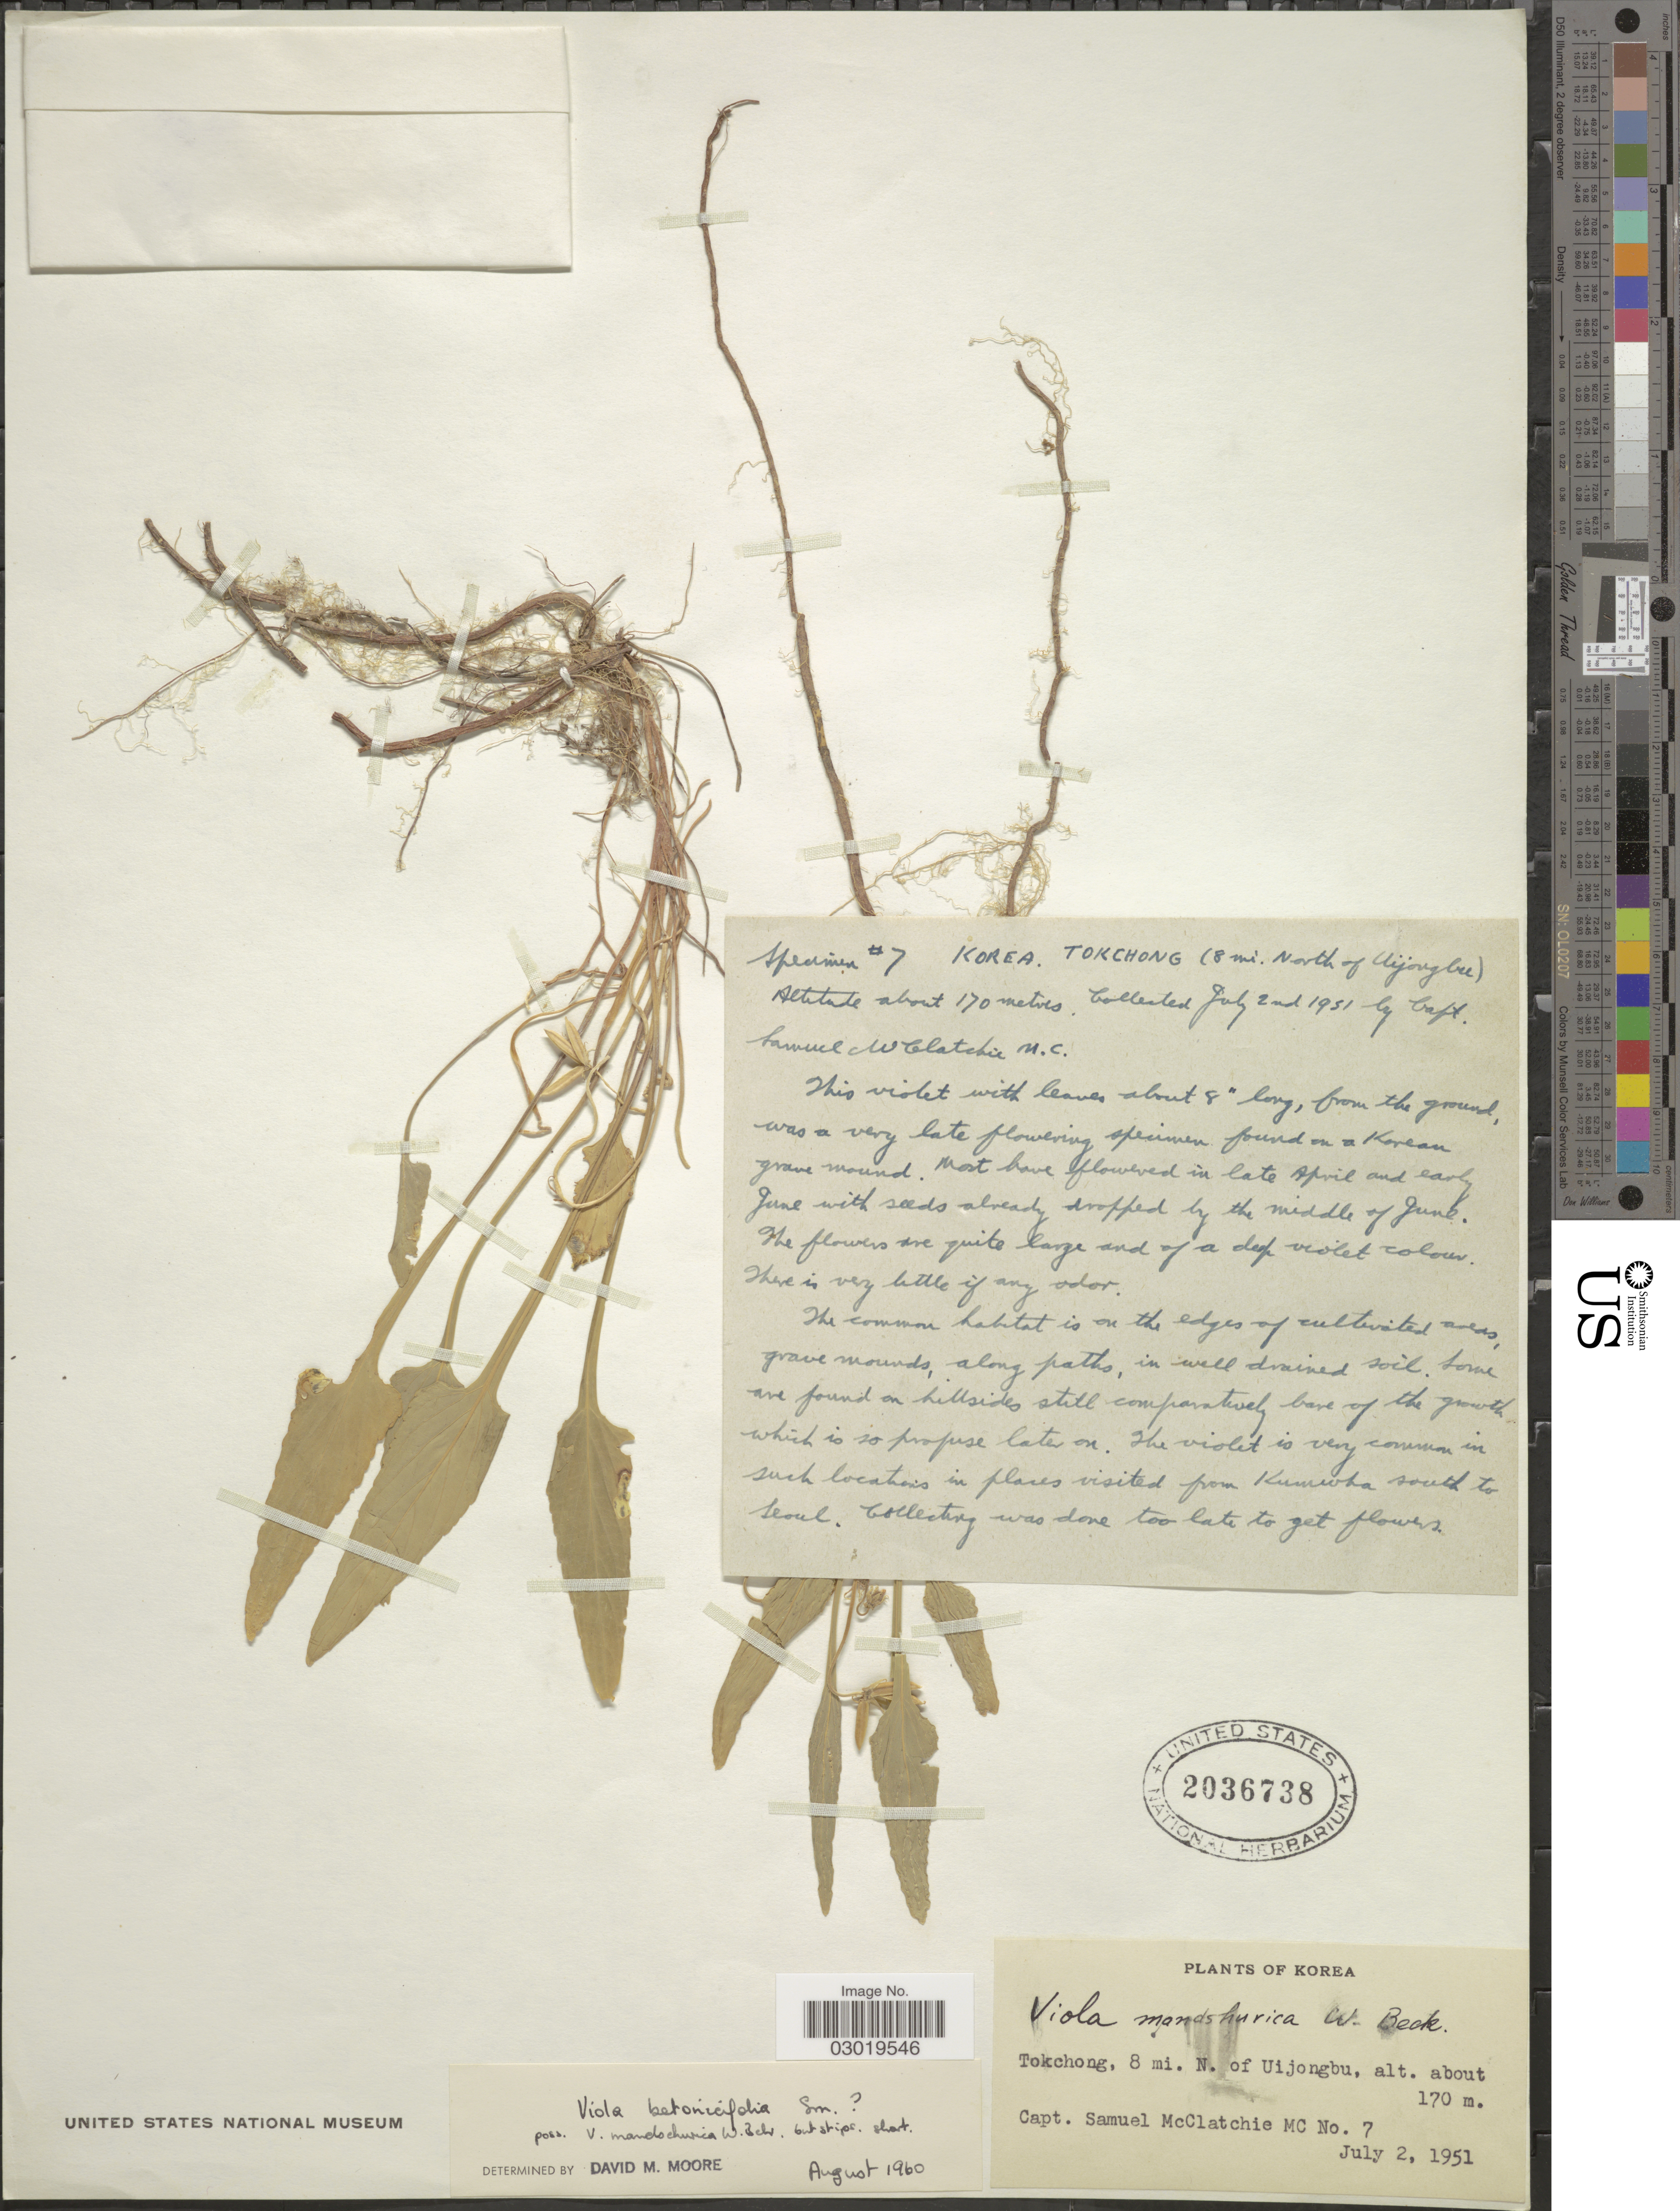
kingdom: Plantae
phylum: Tracheophyta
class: Magnoliopsida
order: Malpighiales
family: Violaceae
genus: Viola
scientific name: Viola betonicifolia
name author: Sm.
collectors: S. McClatchie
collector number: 7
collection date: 1951-07-02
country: South Korea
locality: Korea, Tokchong, 8 mi. N. of Uijongbu.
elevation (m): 170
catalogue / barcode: US 2036738